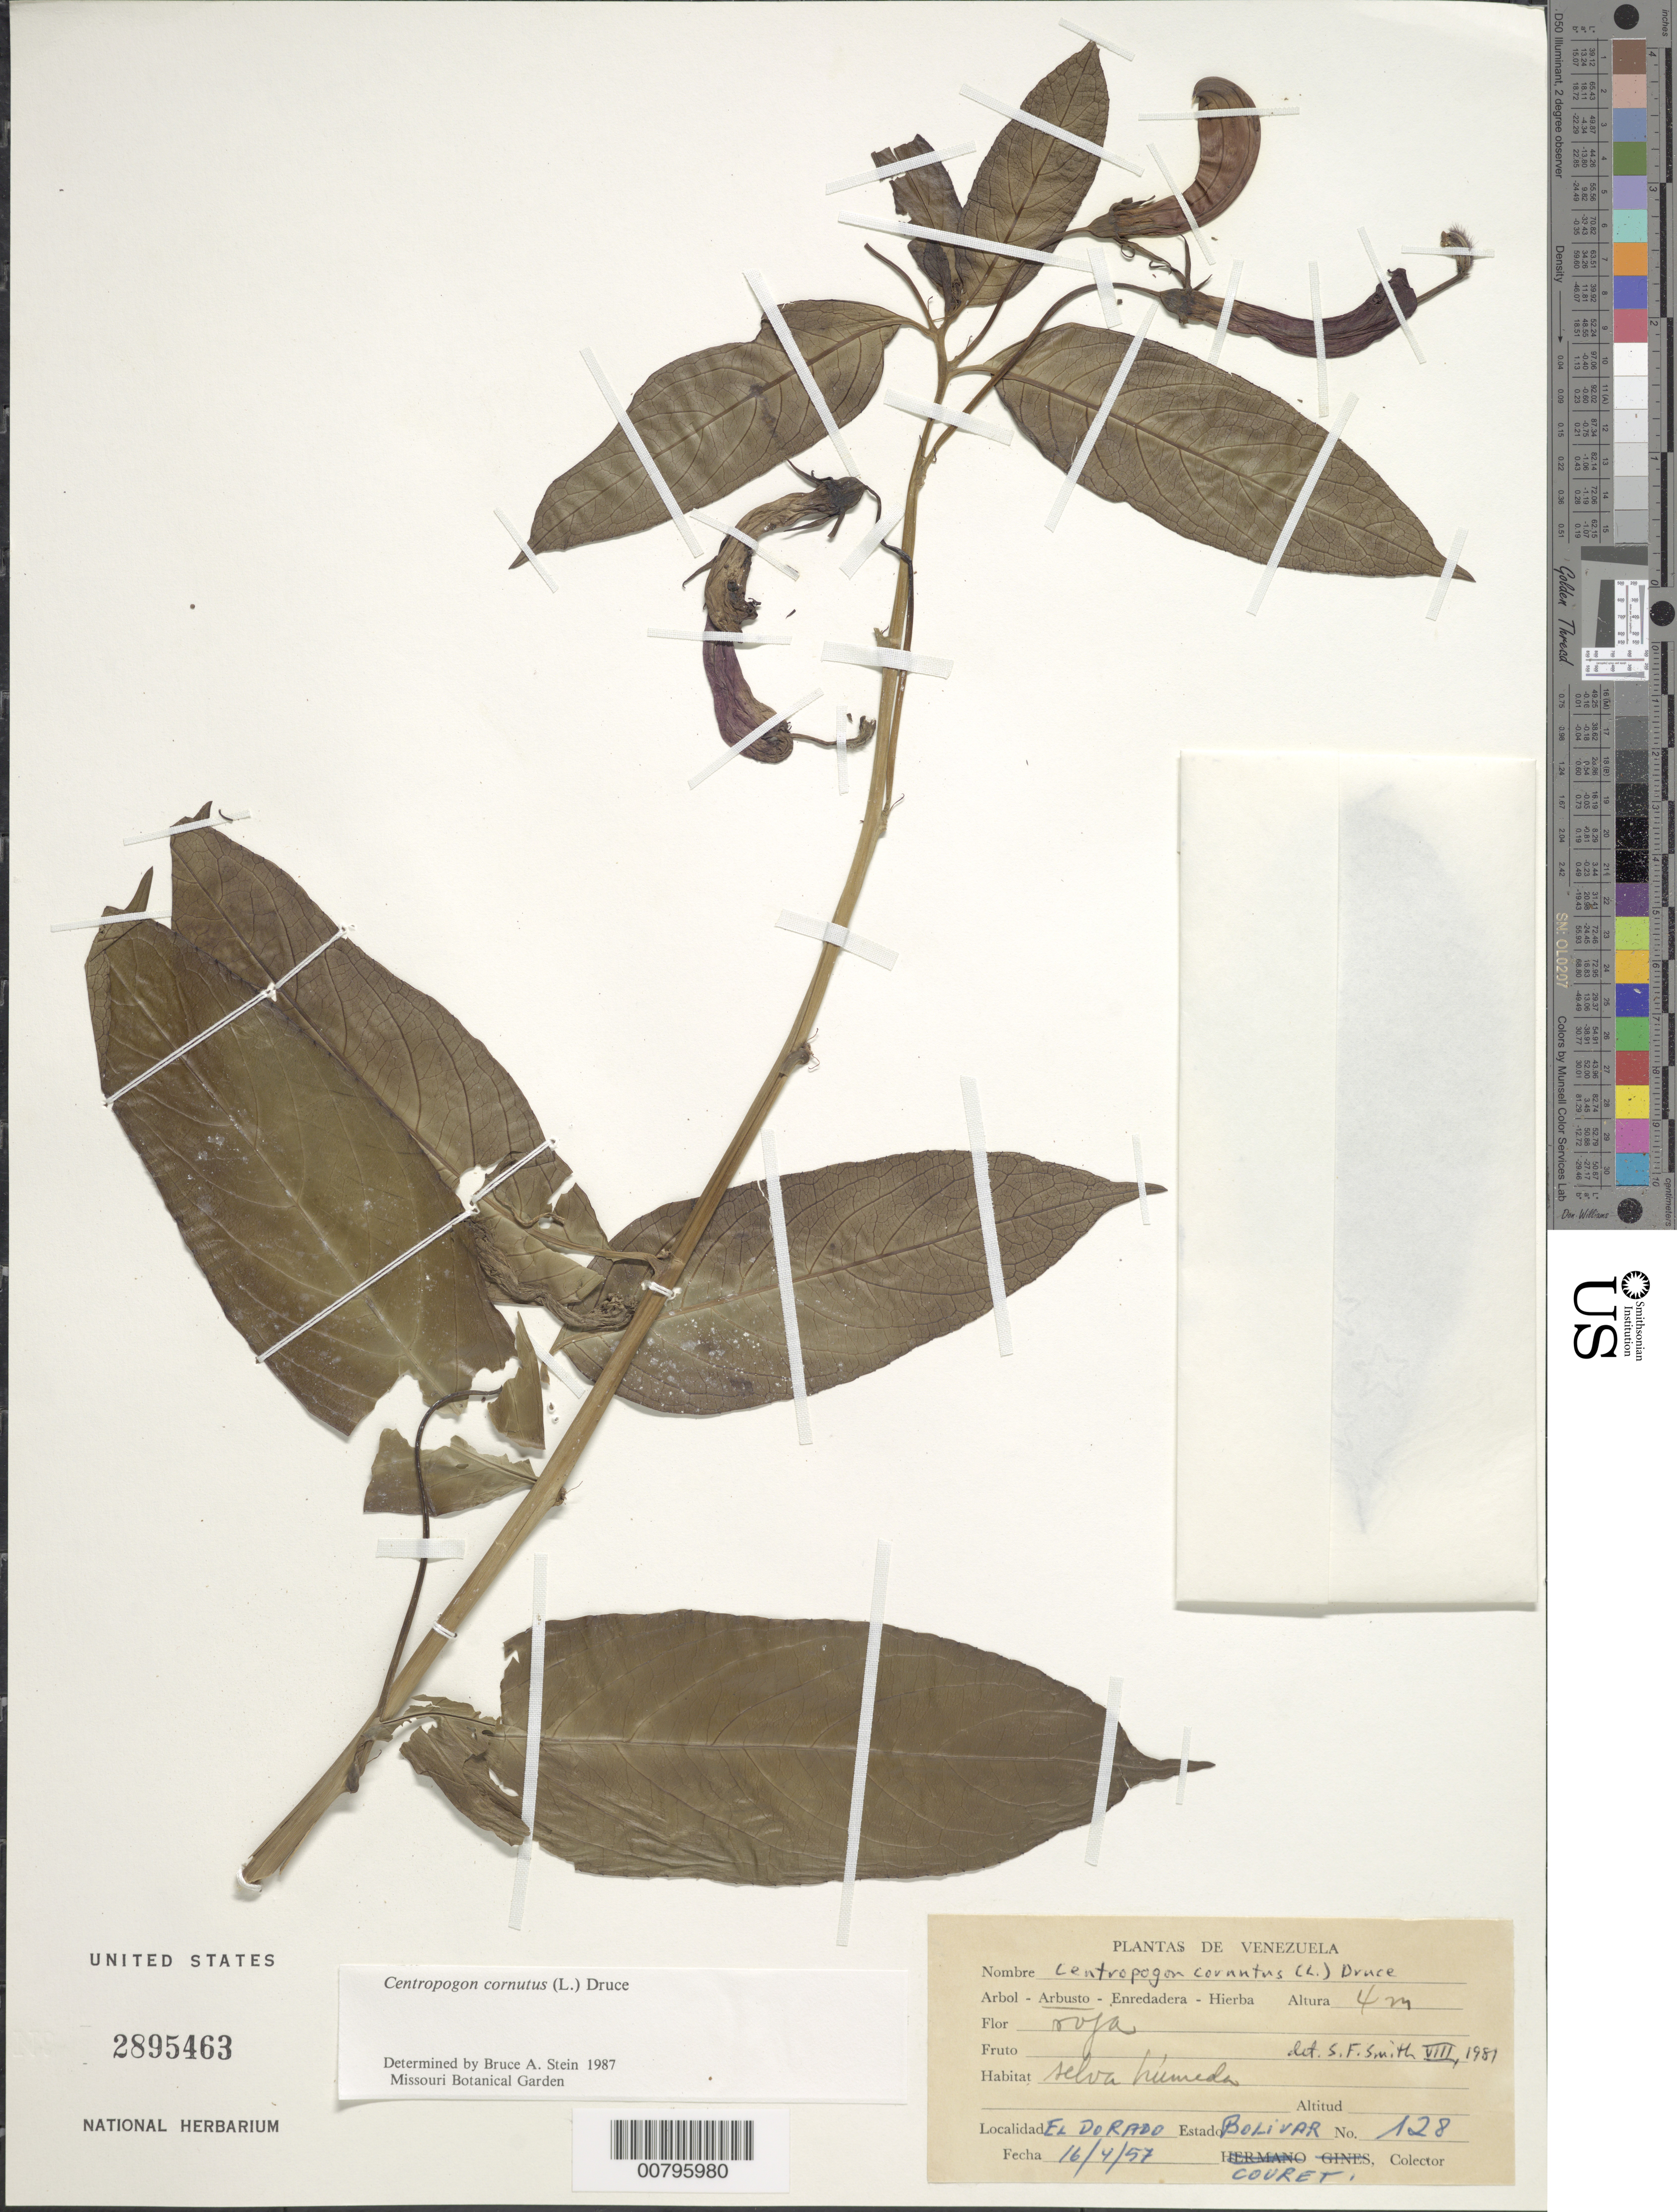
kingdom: Plantae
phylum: Tracheophyta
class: Magnoliopsida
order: Asterales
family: Campanulaceae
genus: Centropogon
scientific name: Centropogon cornutus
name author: (L.) Druce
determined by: Stein, B. A., Senior Director, Climate Adaptation and Resilience, National Wildlife Federation (UNITED STATES)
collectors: -. Couret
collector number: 128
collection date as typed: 16-Apr-57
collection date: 1957-04-16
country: Venezuela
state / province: Bolívar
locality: El Dorado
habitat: Selva húmeda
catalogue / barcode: US 2895463